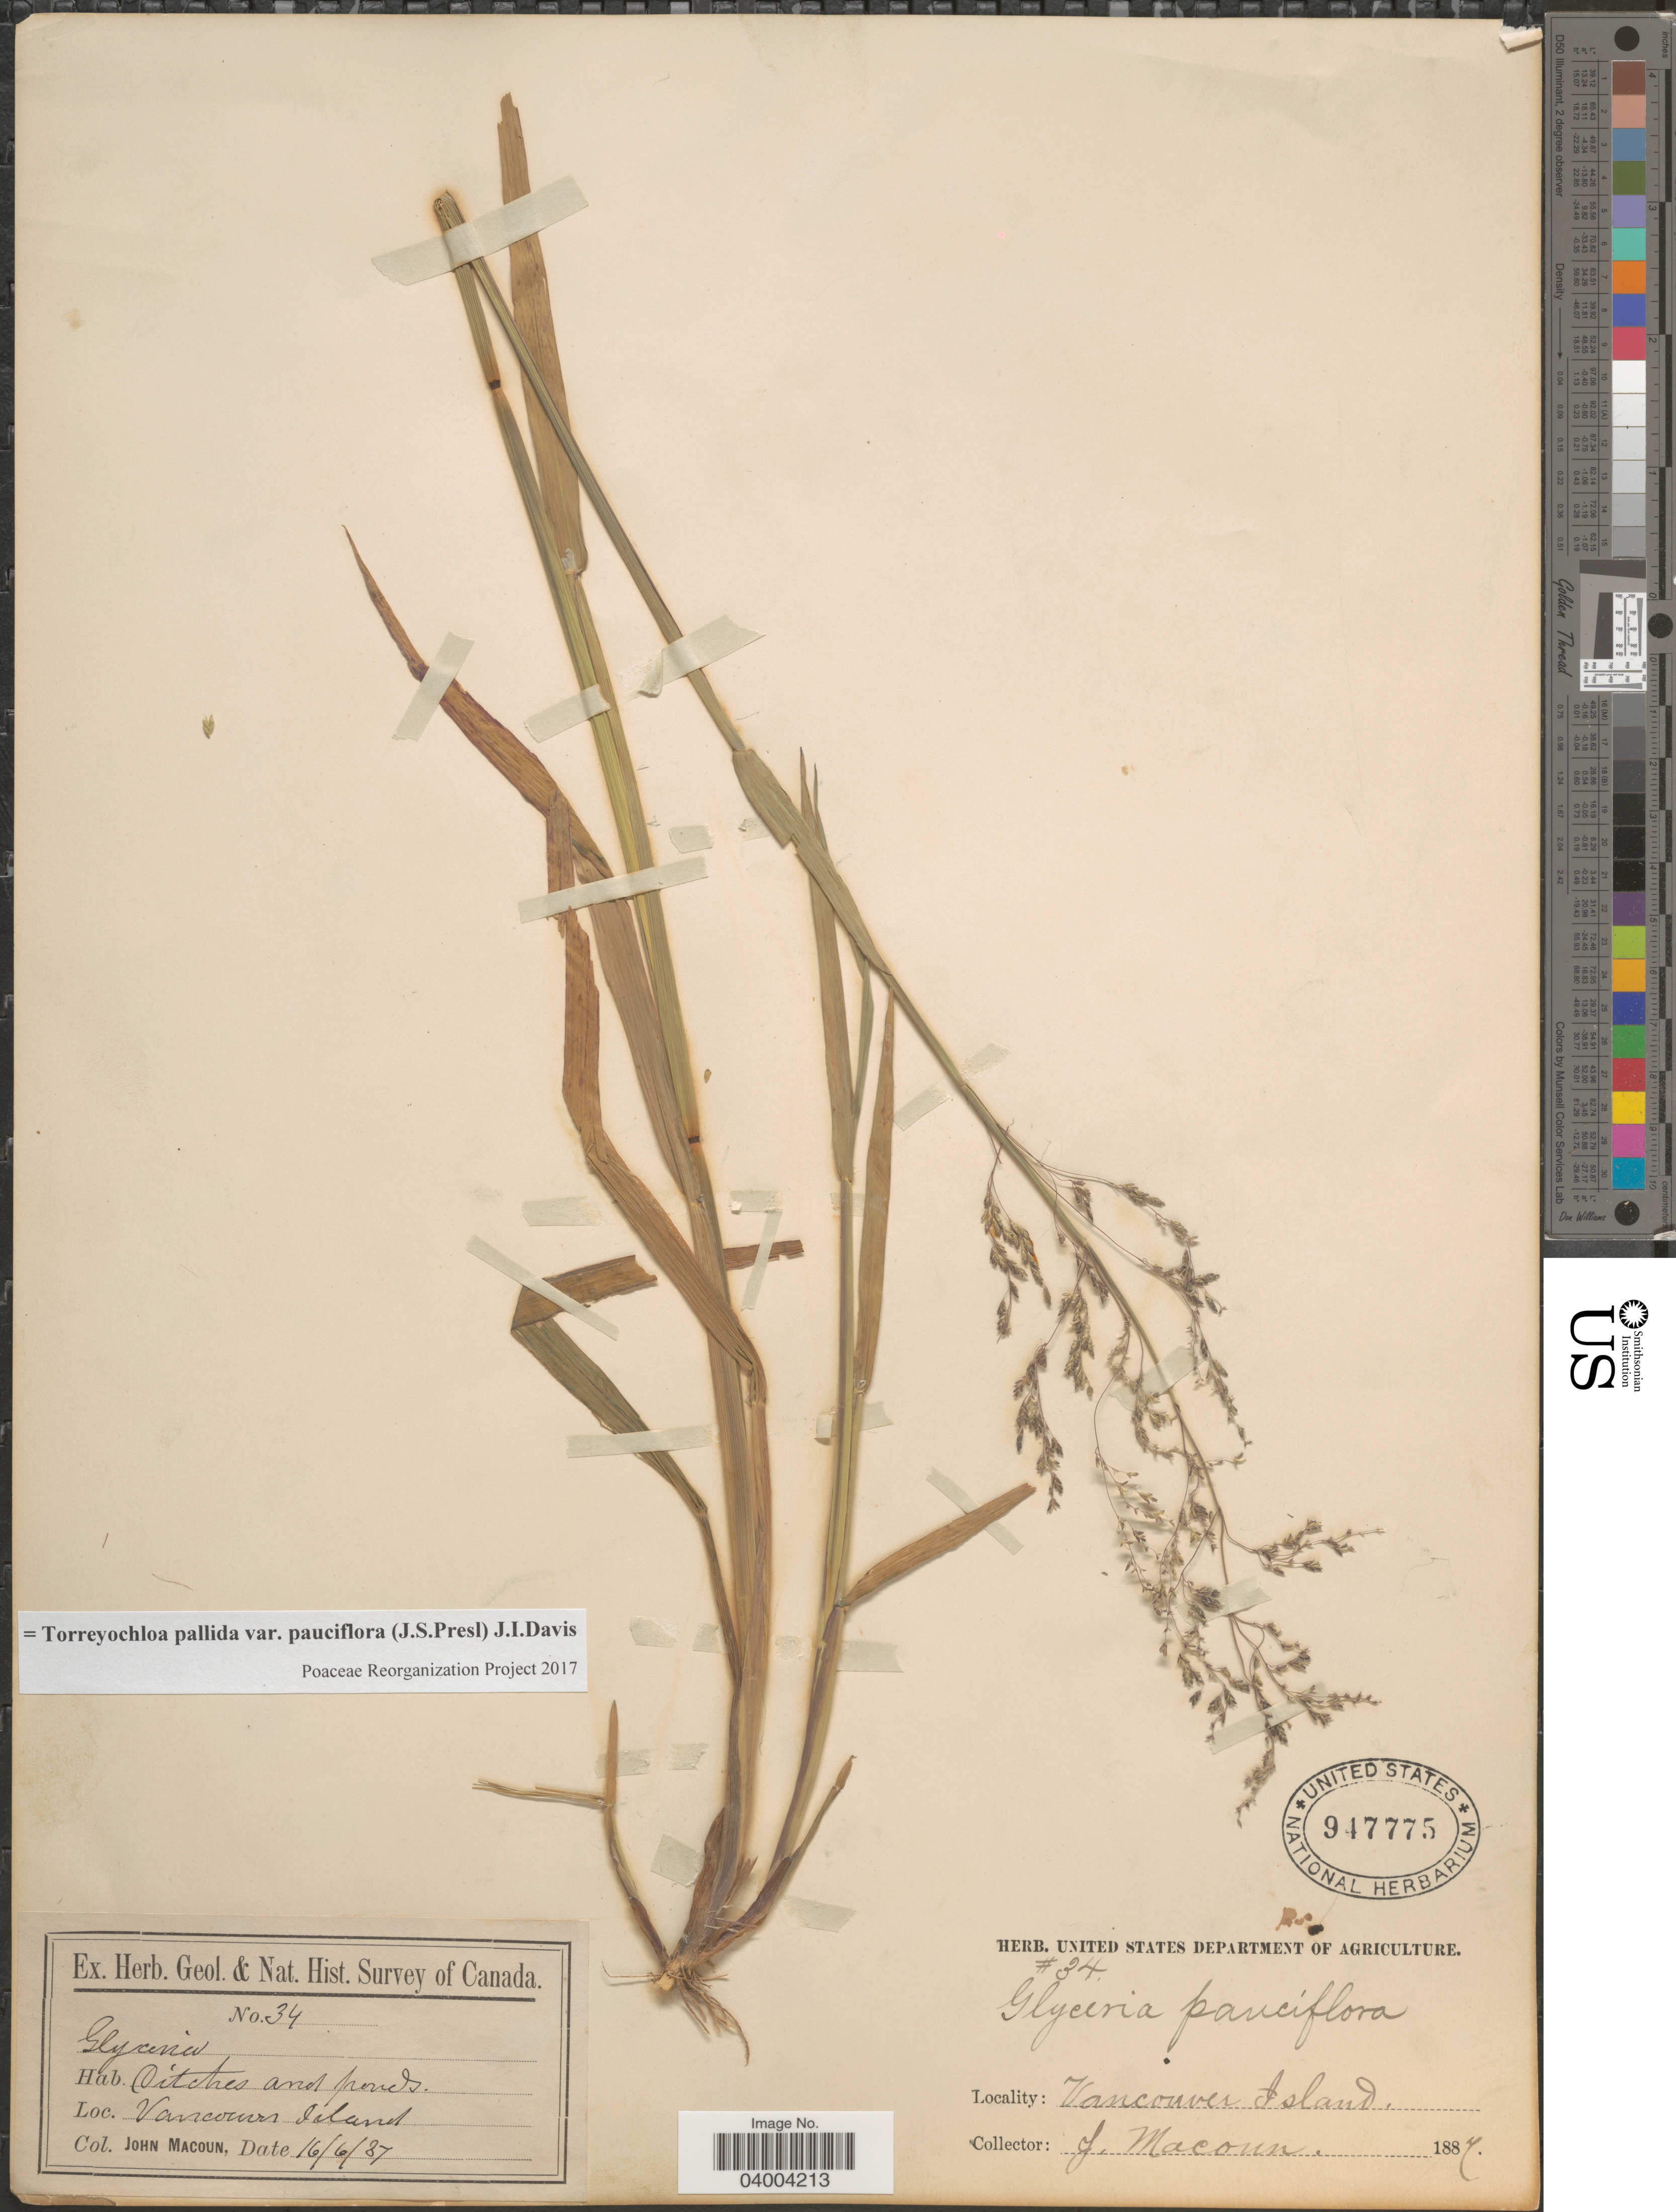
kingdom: Plantae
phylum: Tracheophyta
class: Liliopsida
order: Poales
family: Poaceae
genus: Torreyochloa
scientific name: Torreyochloa pallida var. pauciflora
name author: (J. Presl) J.I. Davis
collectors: J. Macoun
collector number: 34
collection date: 1887-06-16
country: Canada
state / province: British Columbia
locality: Ditches and ponds. Vancouver Island.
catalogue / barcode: US 947775